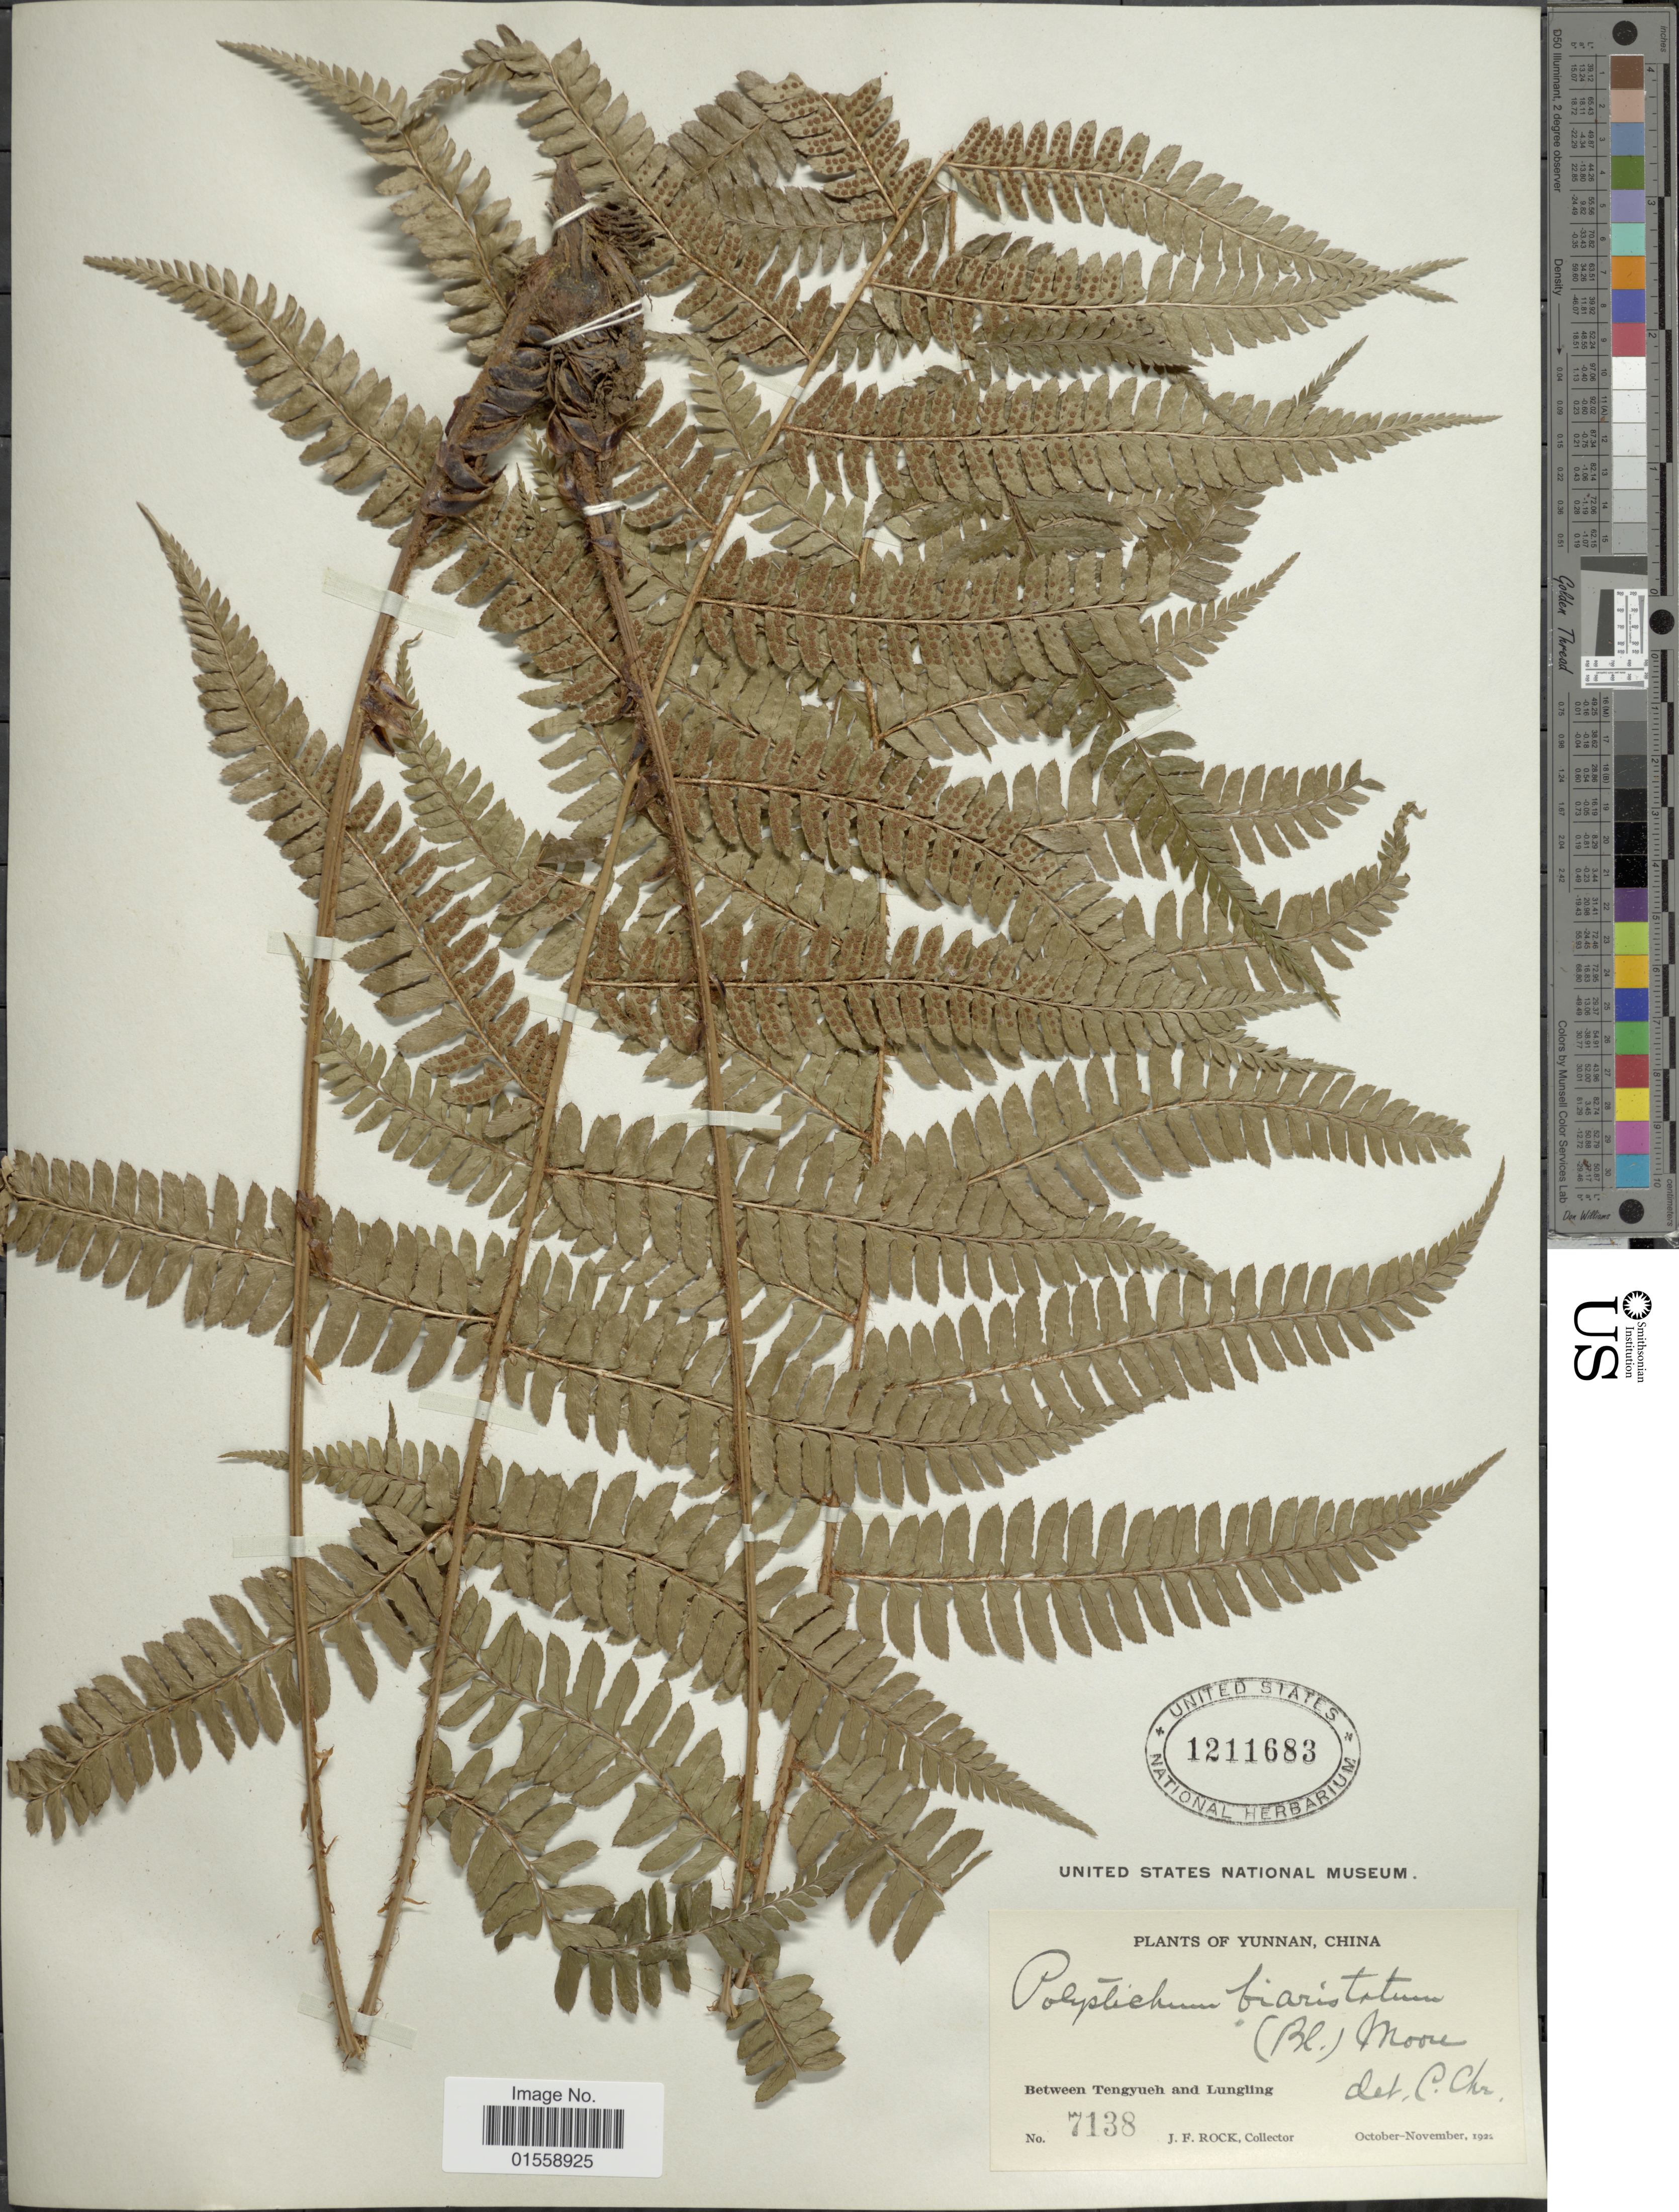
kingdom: Plantae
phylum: Tracheophyta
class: Polypodiopsida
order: Polypodiales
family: Dryopteridaceae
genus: Polystichum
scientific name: Polystichum biaristatum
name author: (Blume) T. Moore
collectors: J. Rock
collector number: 7138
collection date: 1922-10/1922-11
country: China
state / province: Yunnan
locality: Between Tengyuen and Lungling.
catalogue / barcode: US 1211683